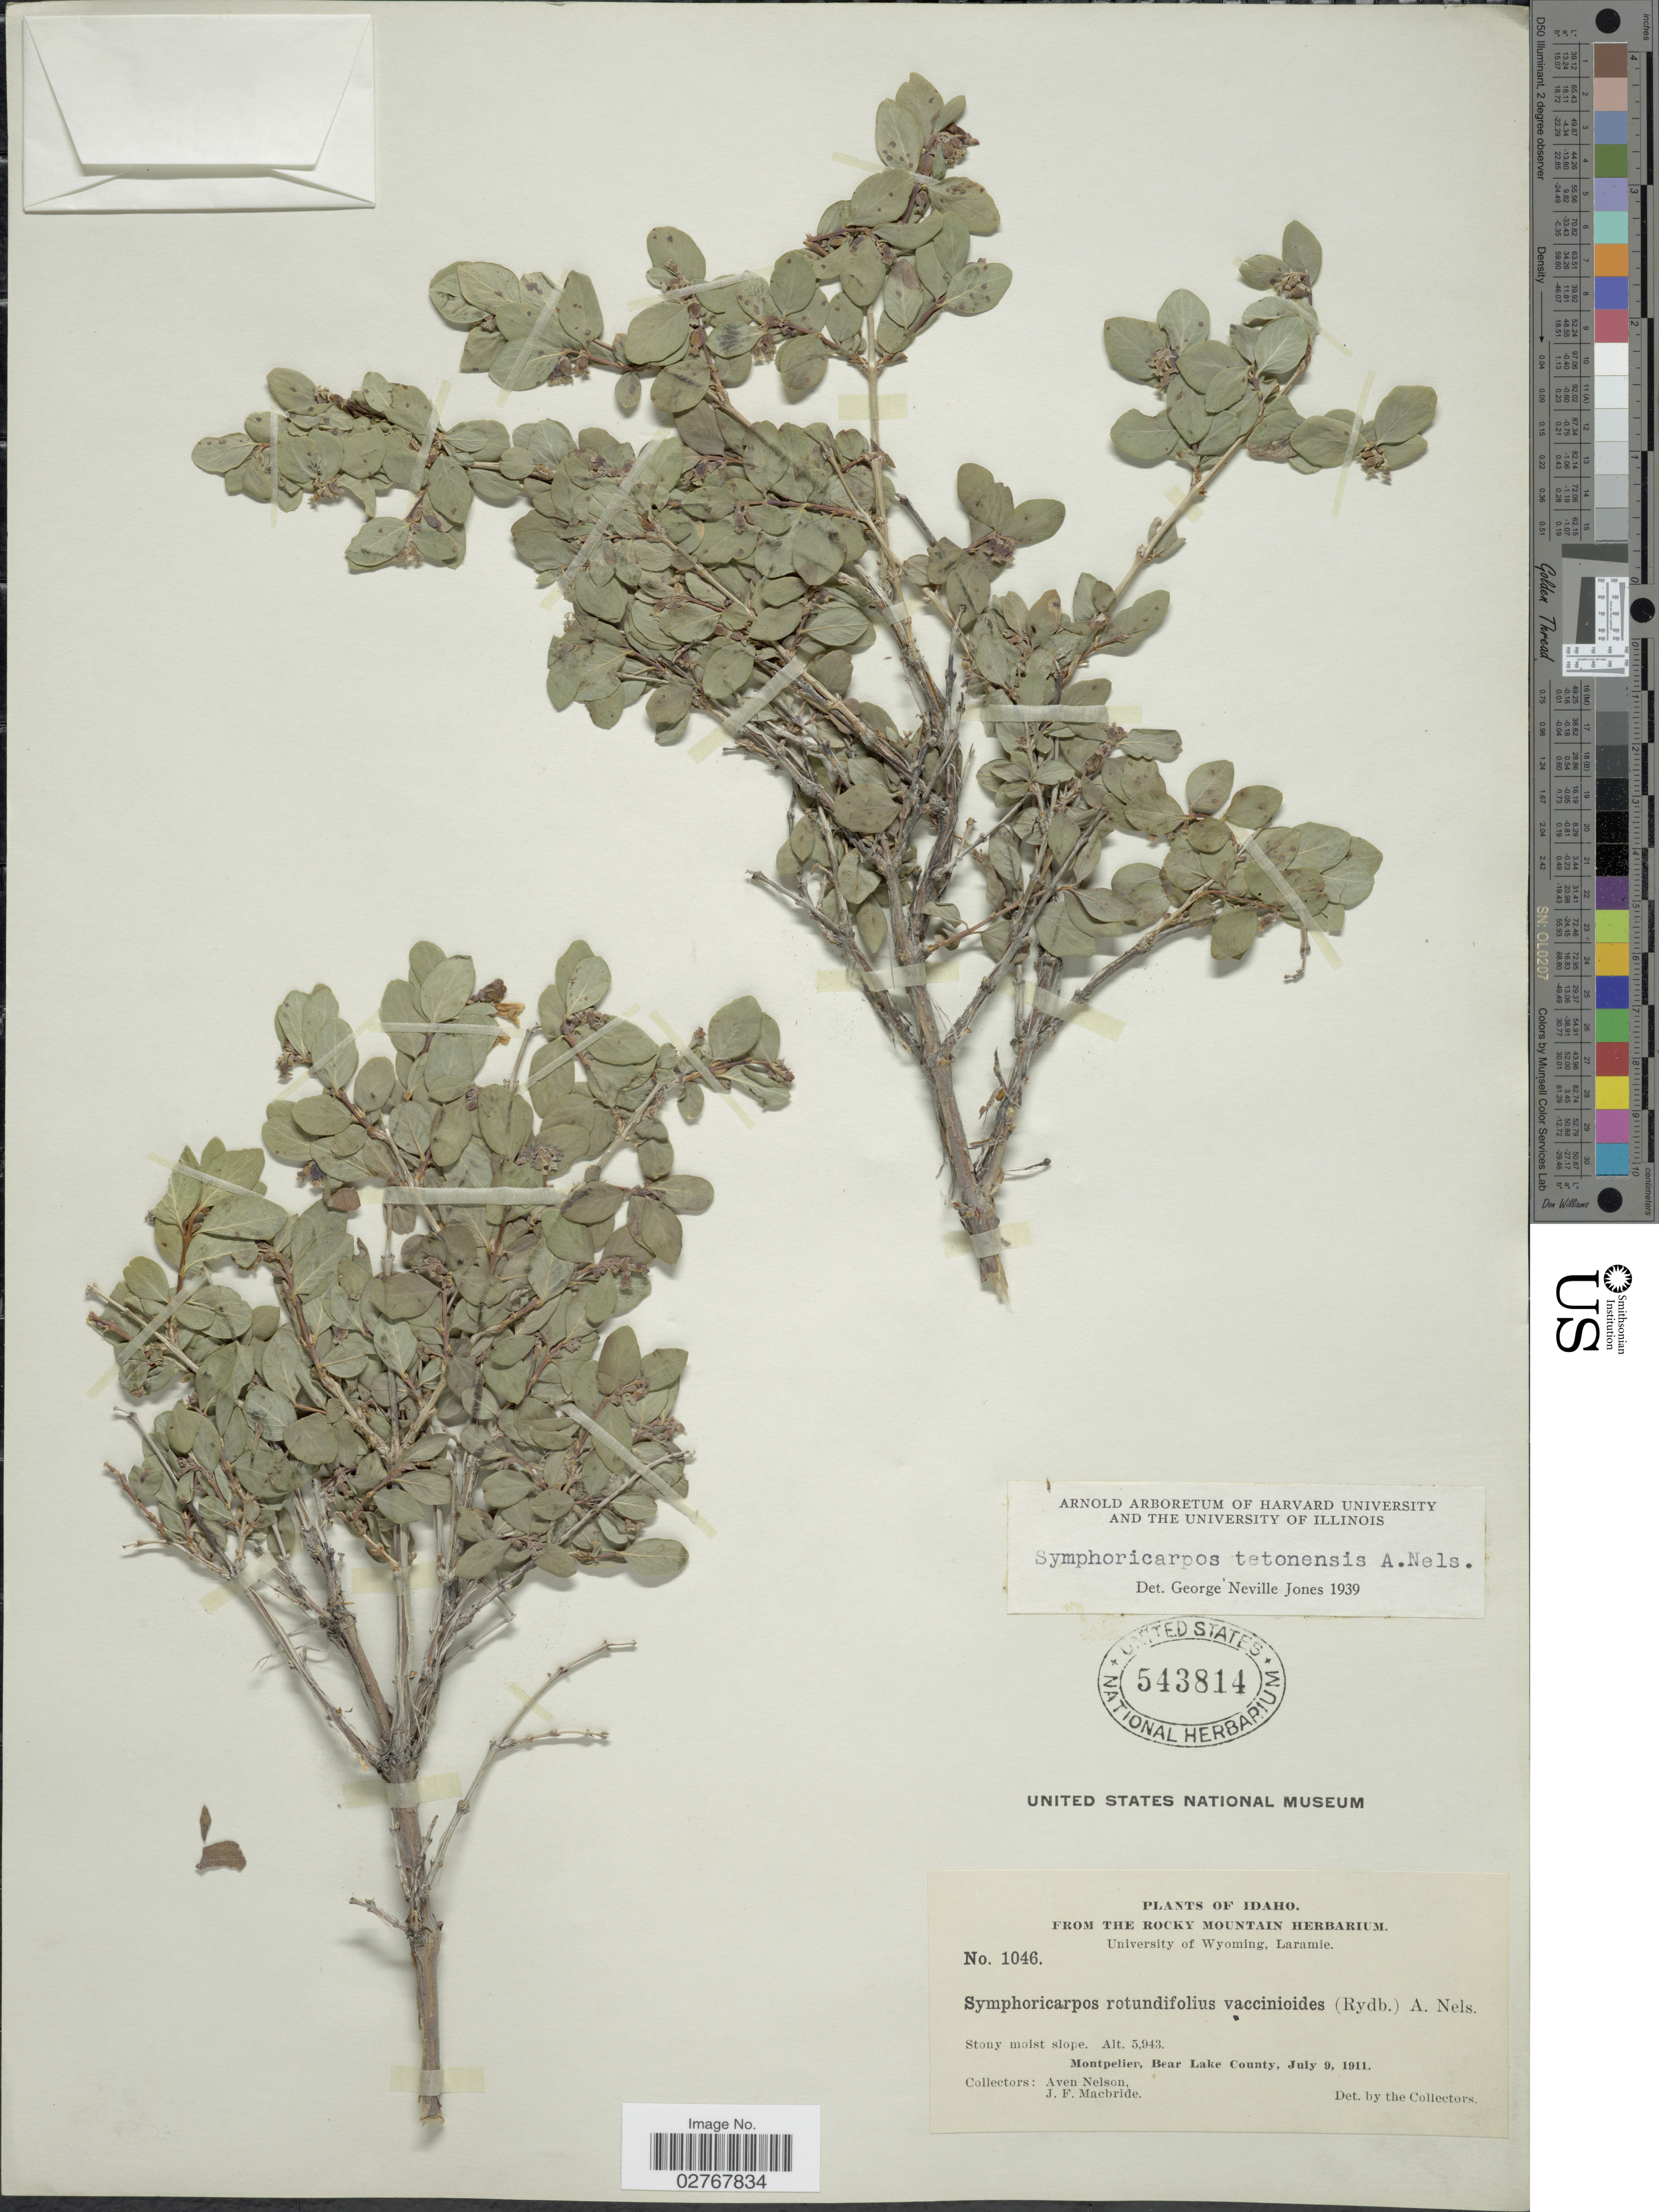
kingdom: Plantae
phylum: Tracheophyta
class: Magnoliopsida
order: Dipsacales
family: Caprifoliaceae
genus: Symphoricarpos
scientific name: Symphoricarpos tetonensis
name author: A. Nelson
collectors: A. Nelson & J. F. Macbride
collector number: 1046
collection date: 1911-07-09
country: United States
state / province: Idaho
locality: Montpelier, Bear Lake County.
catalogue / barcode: US 543814